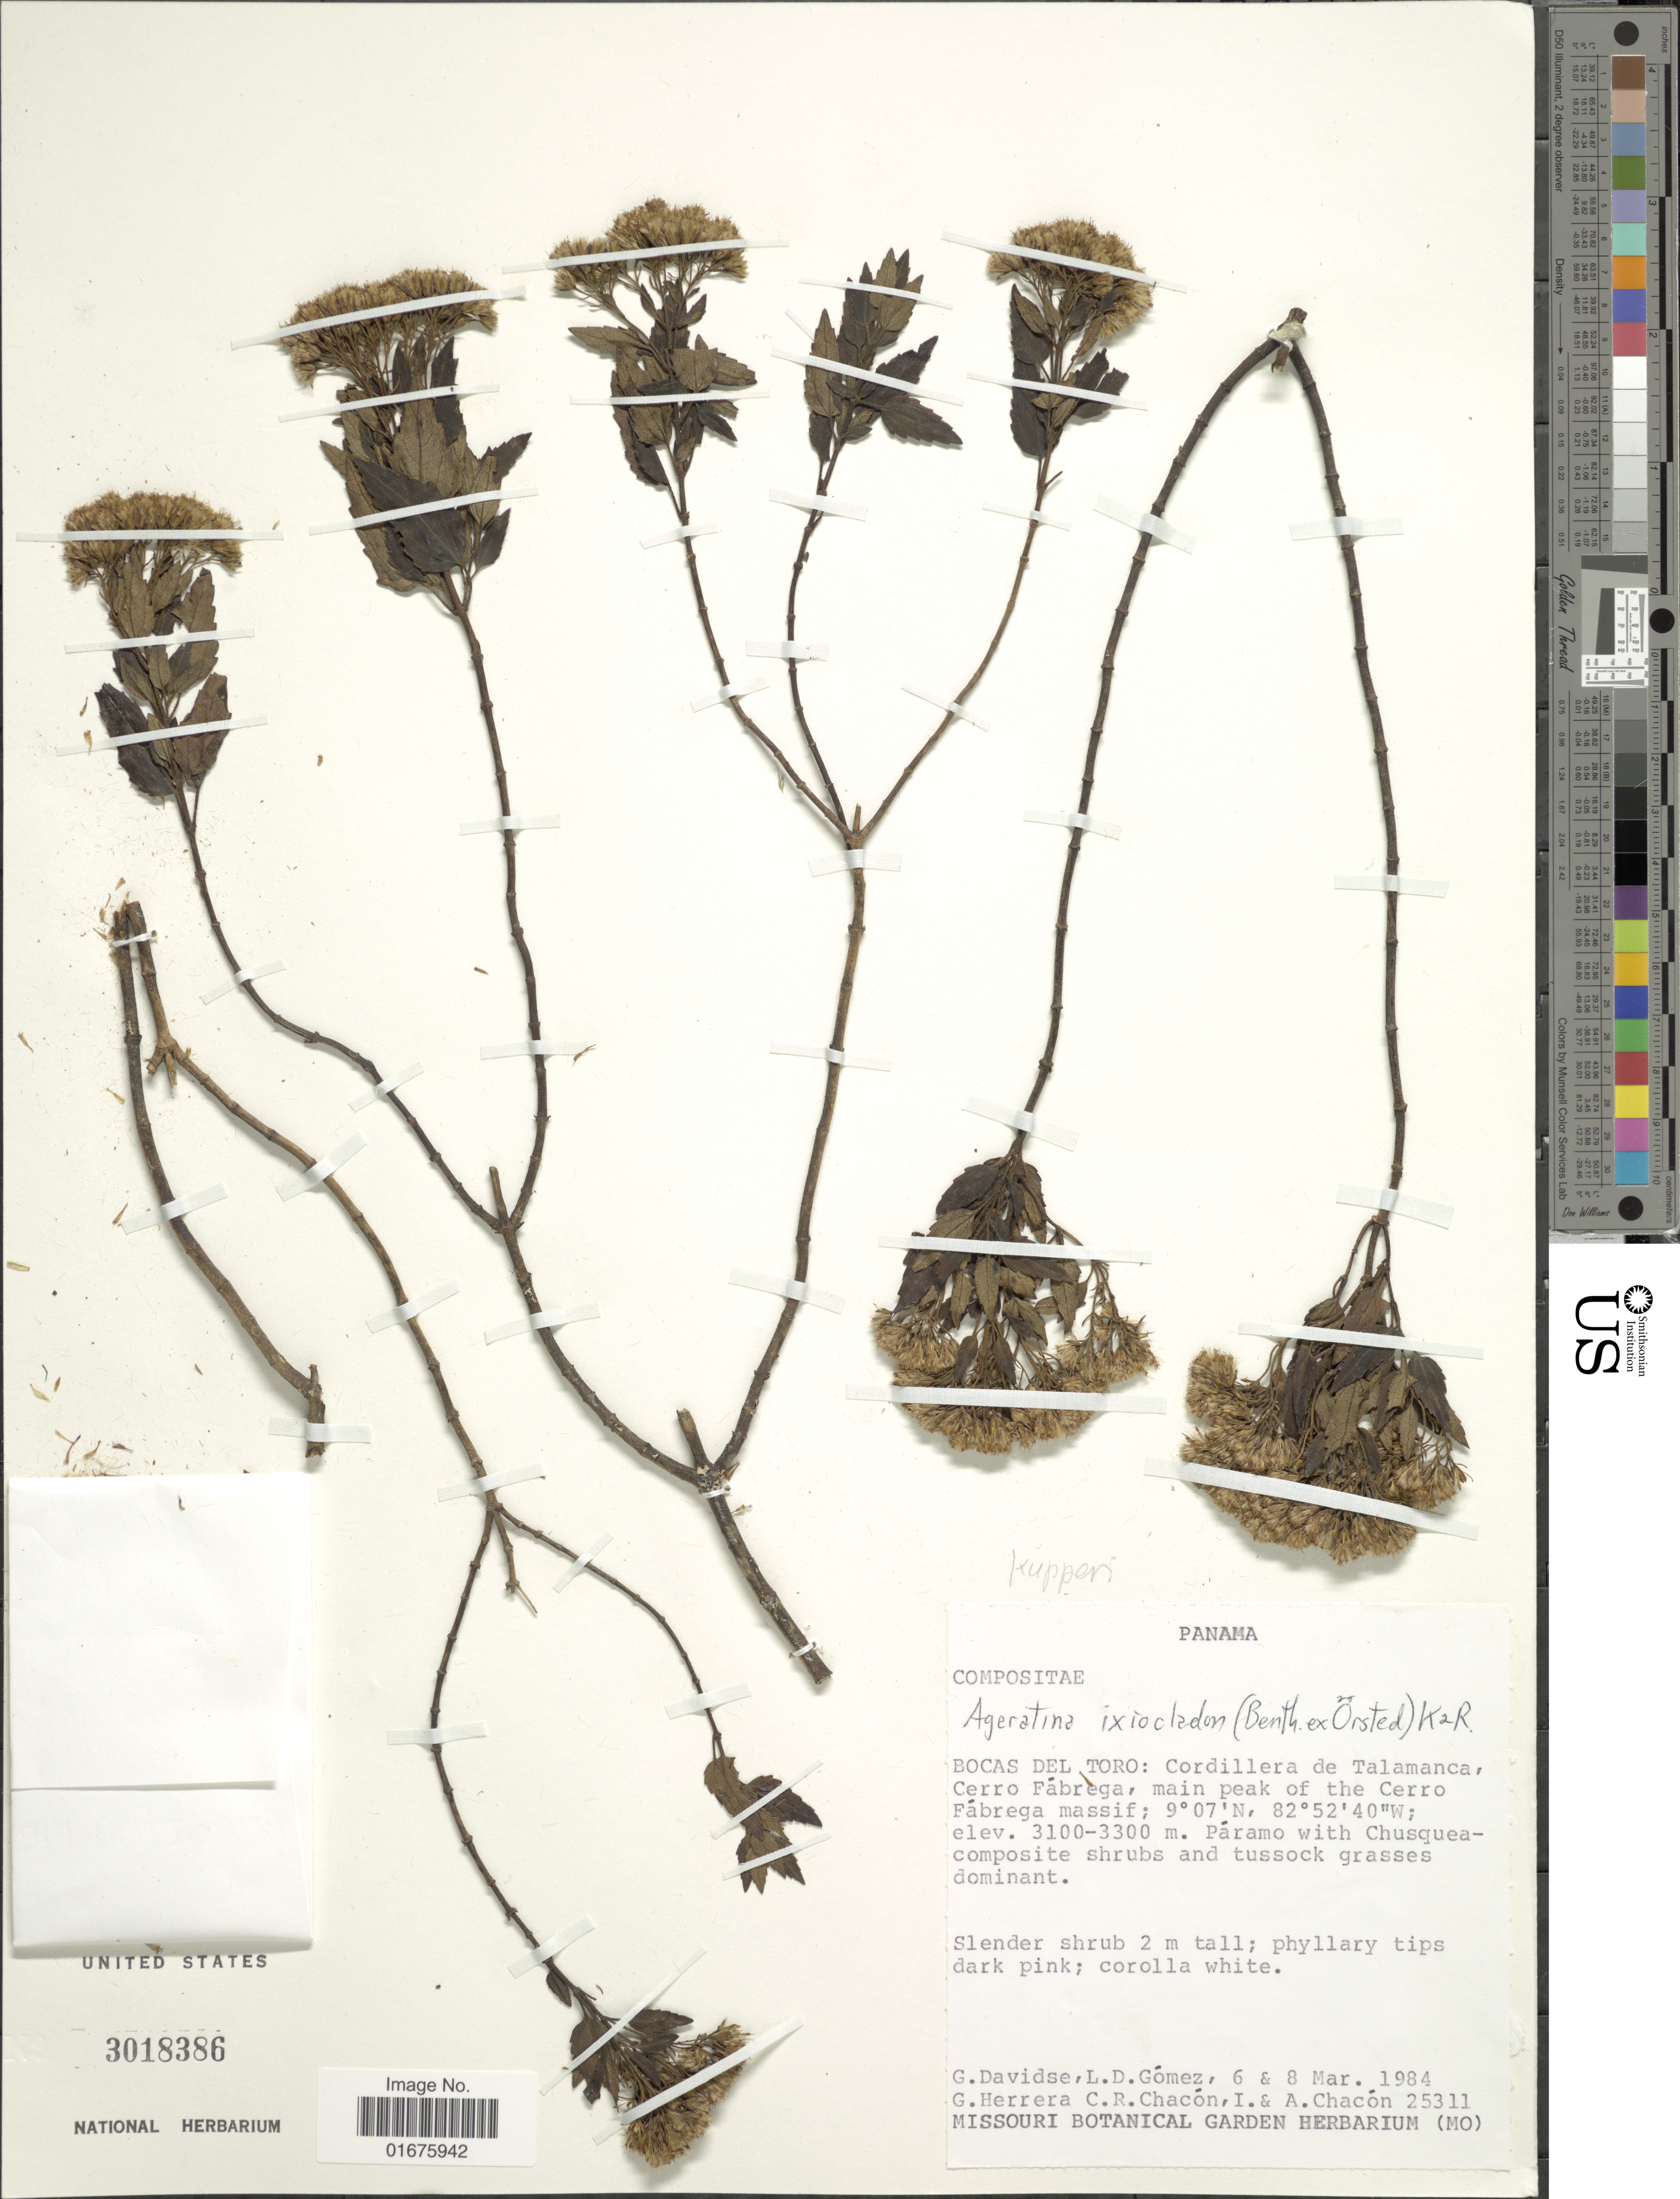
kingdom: Plantae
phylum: Tracheophyta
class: Magnoliopsida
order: Asterales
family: Asteraceae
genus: Ageratina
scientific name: Ageratina kupperi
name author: (Suess.) R.M. King & H. Rob.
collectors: G. Davidse, L. Gomez, G. Herrera, C. Chacon & et al.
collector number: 25311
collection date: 1984-03-06/1984-03-08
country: Panama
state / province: Bocas del Toro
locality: Cordillera de Talamanca, Cerro Fábrega, main peak of the Cerro Fábrega massif, Páramo with Chusquea-compostie shrubs and tussock grasses dominant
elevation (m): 3100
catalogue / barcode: US 3018386